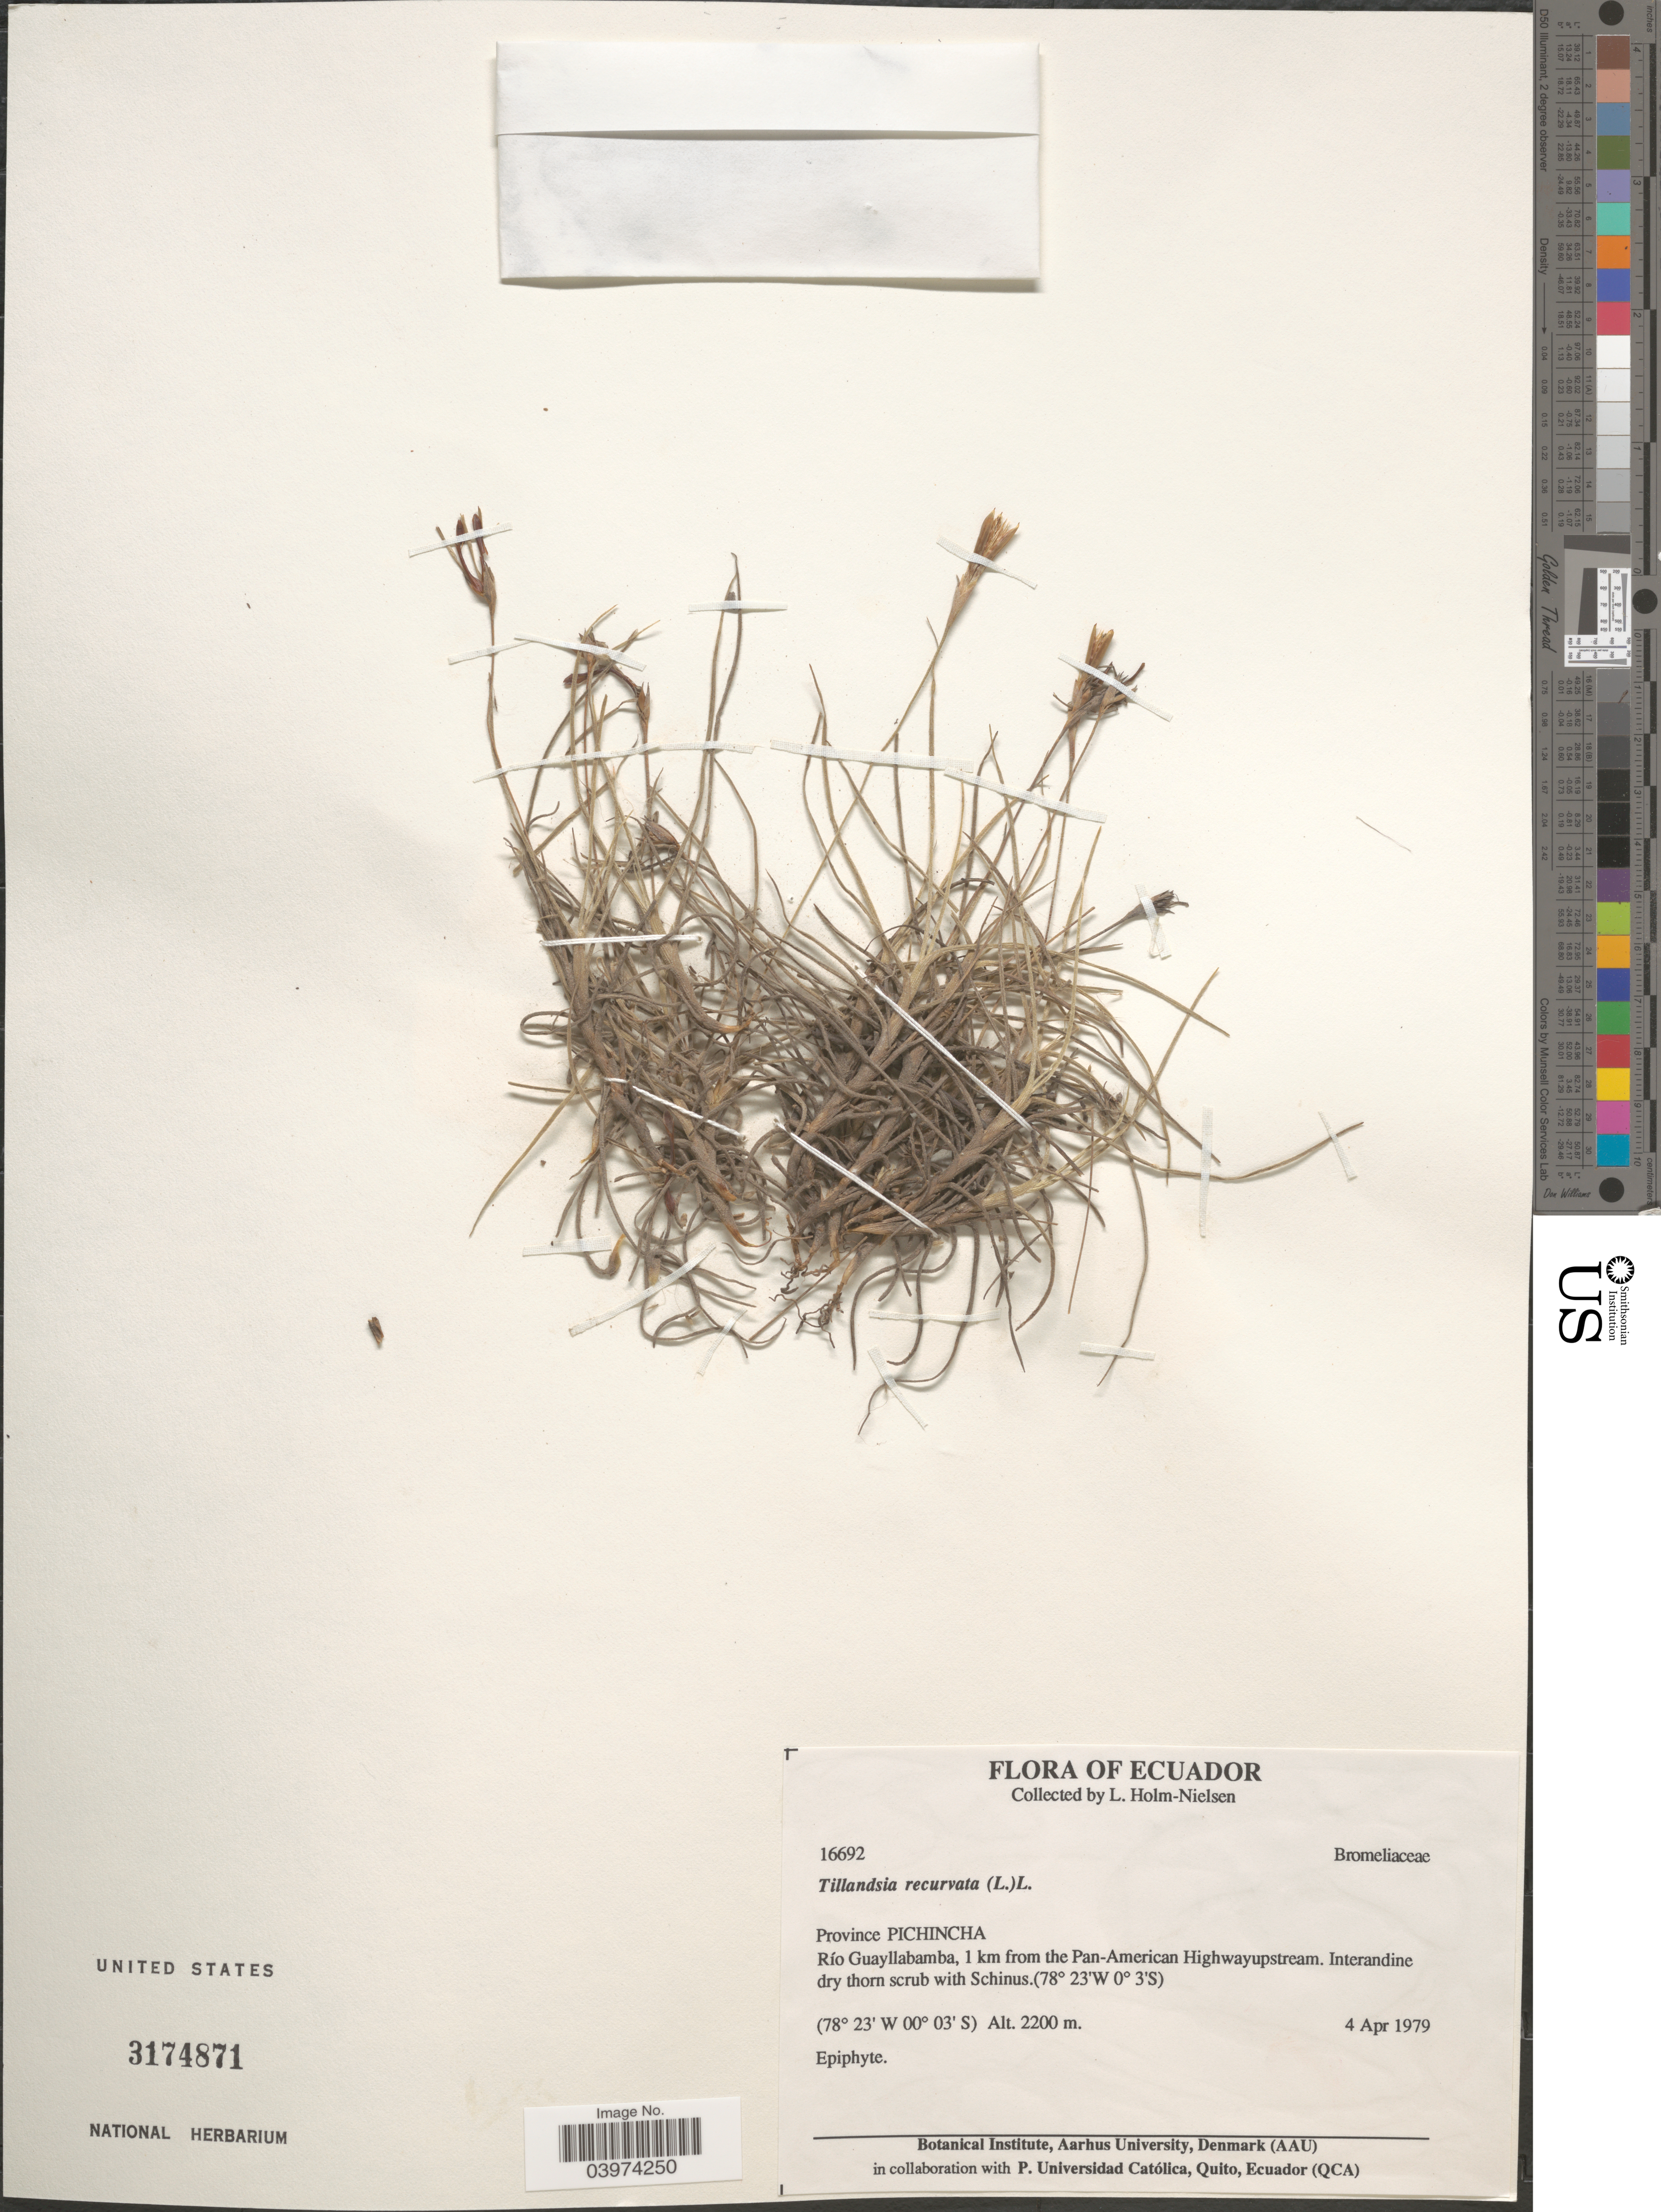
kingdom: Plantae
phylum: Tracheophyta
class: Liliopsida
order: Poales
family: Bromeliaceae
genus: Tillandsia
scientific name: Tillandsia recurvata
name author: L.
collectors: L. Holm-Nielsen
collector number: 16692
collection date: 1979-04-04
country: Ecuador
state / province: Pichincha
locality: Río Guayllabamba, 1 km from the Pan-American Highwayupstream.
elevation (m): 2200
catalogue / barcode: US 3174871